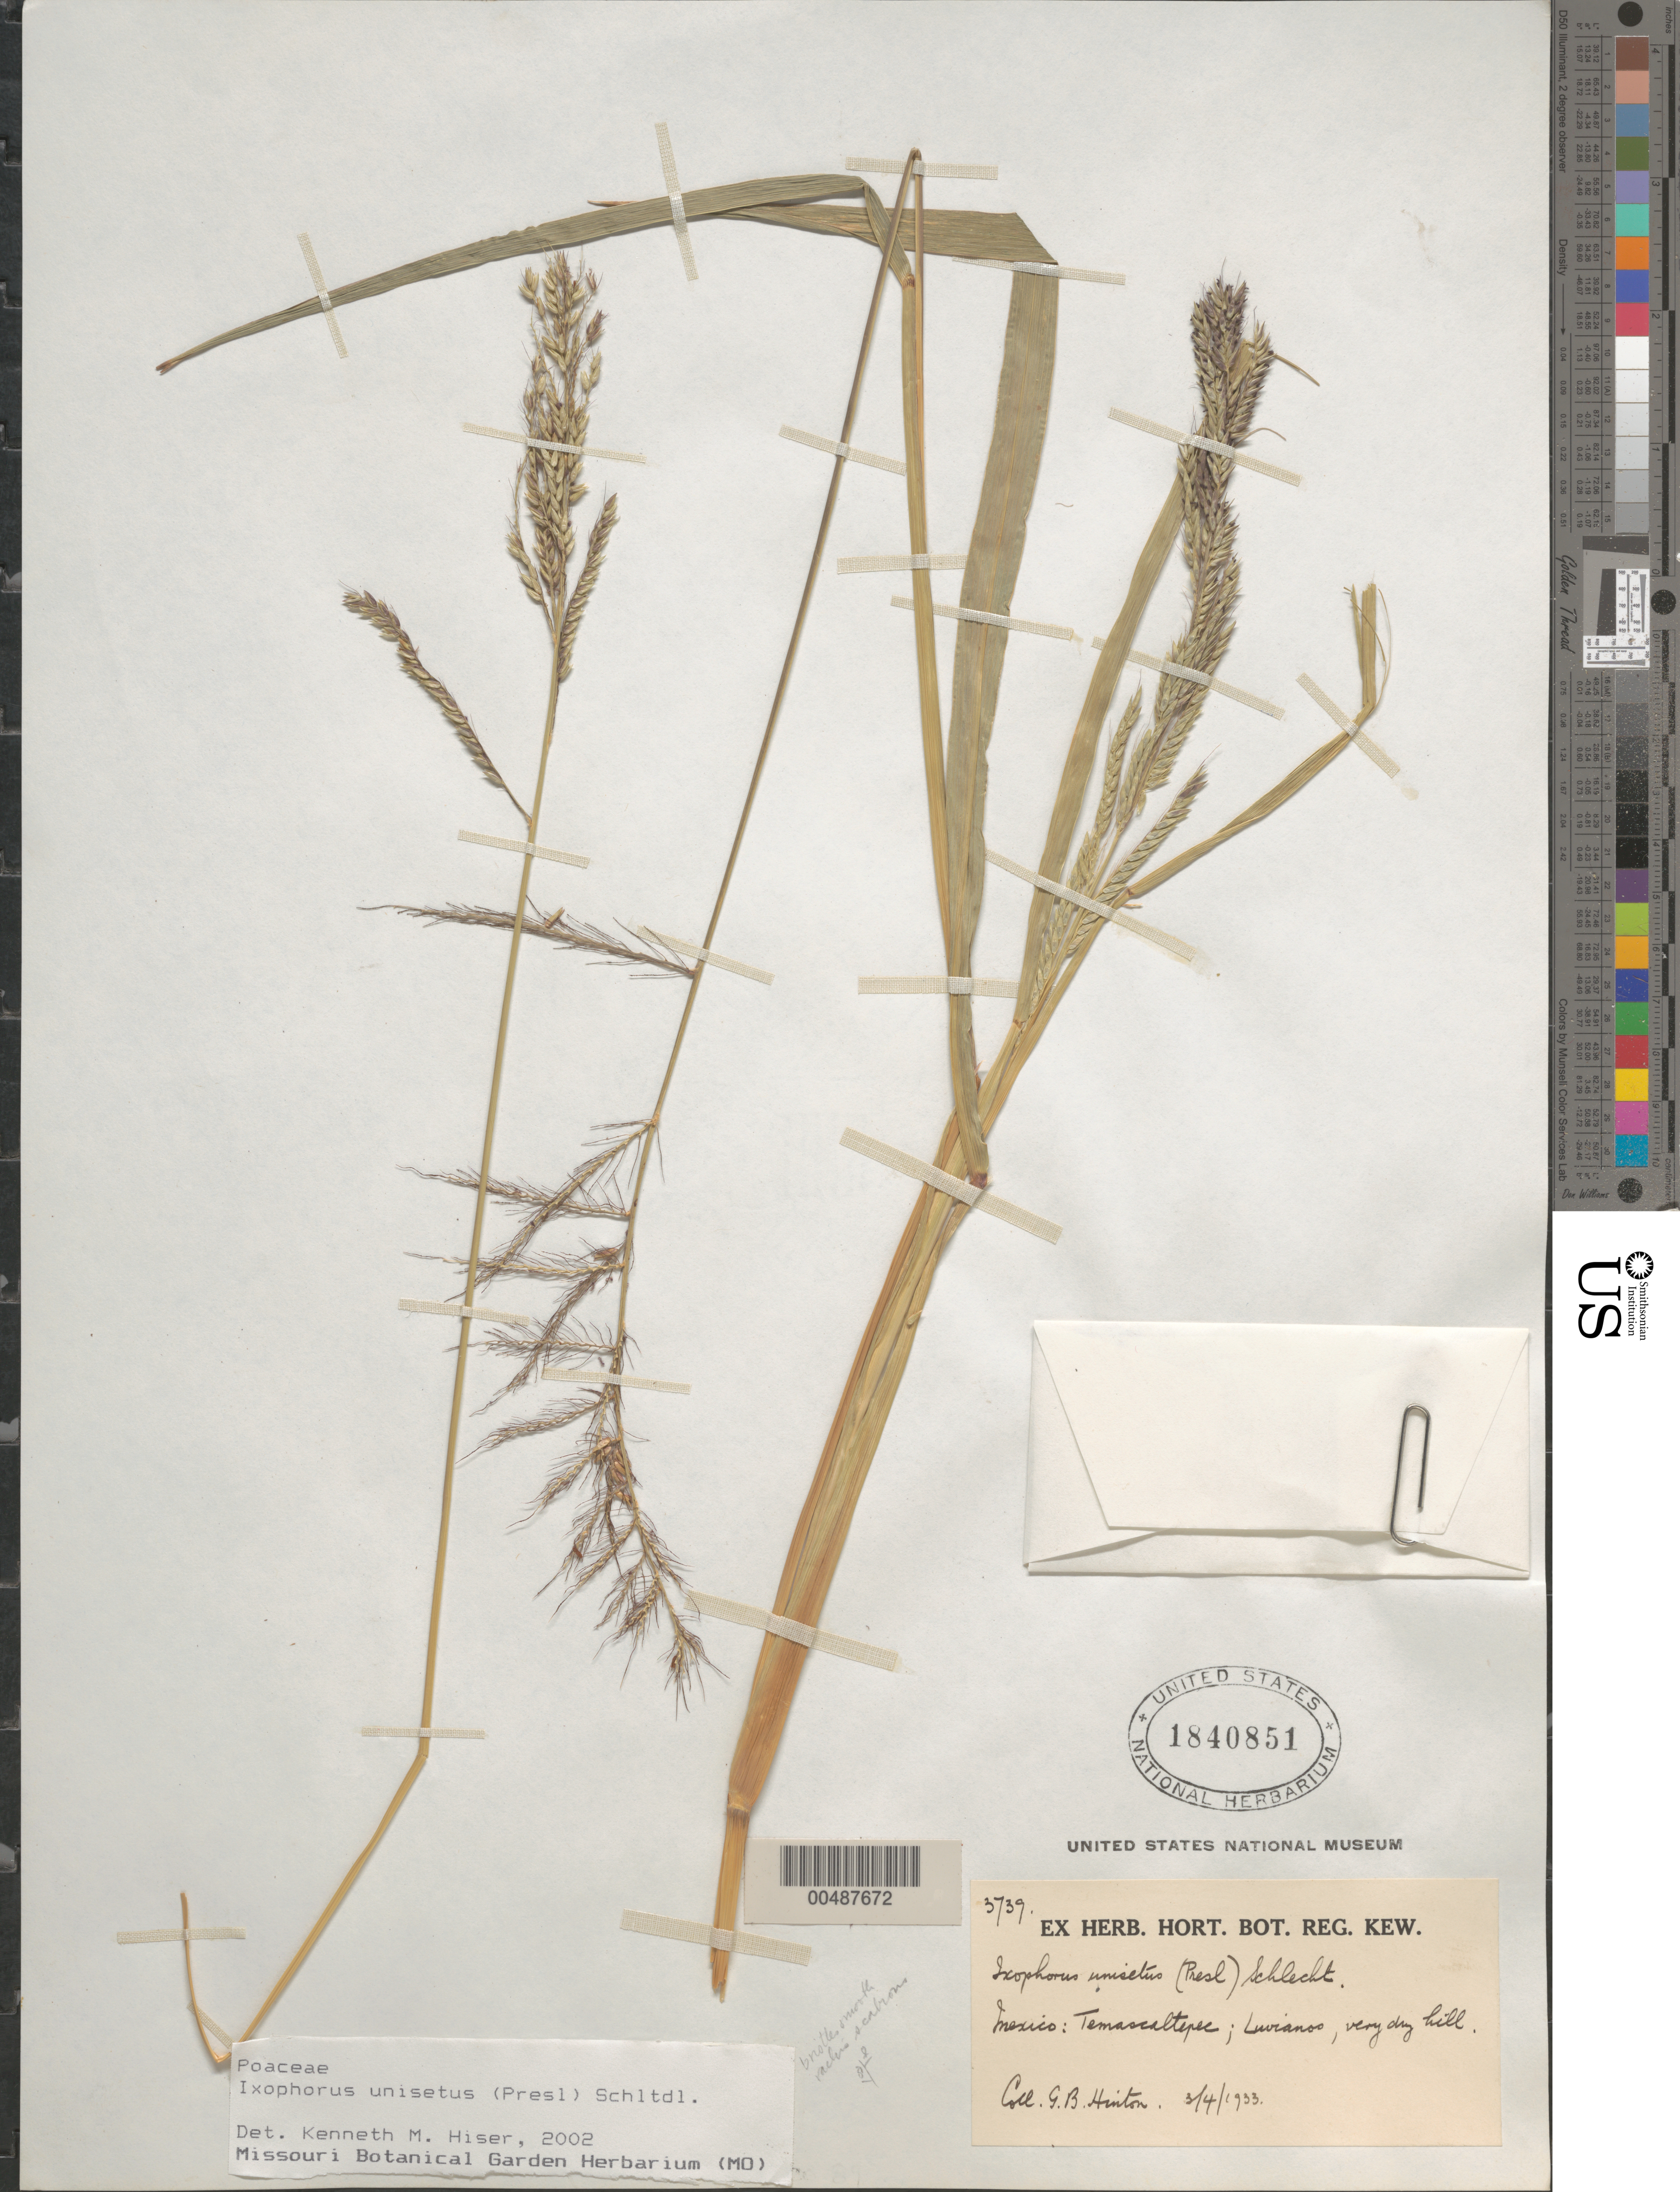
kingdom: Plantae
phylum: Tracheophyta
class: Liliopsida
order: Poales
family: Poaceae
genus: Ixophorus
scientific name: Ixophorus unisetus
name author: (J. Presl) Schltdl.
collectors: G. B. Hinton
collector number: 3739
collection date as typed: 4 Mar 1933 to 3 Apr 1933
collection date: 1933-03-04/1933-04-03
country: Mexico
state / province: México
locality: Temascaltepec, Luvianos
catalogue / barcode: US 1840851